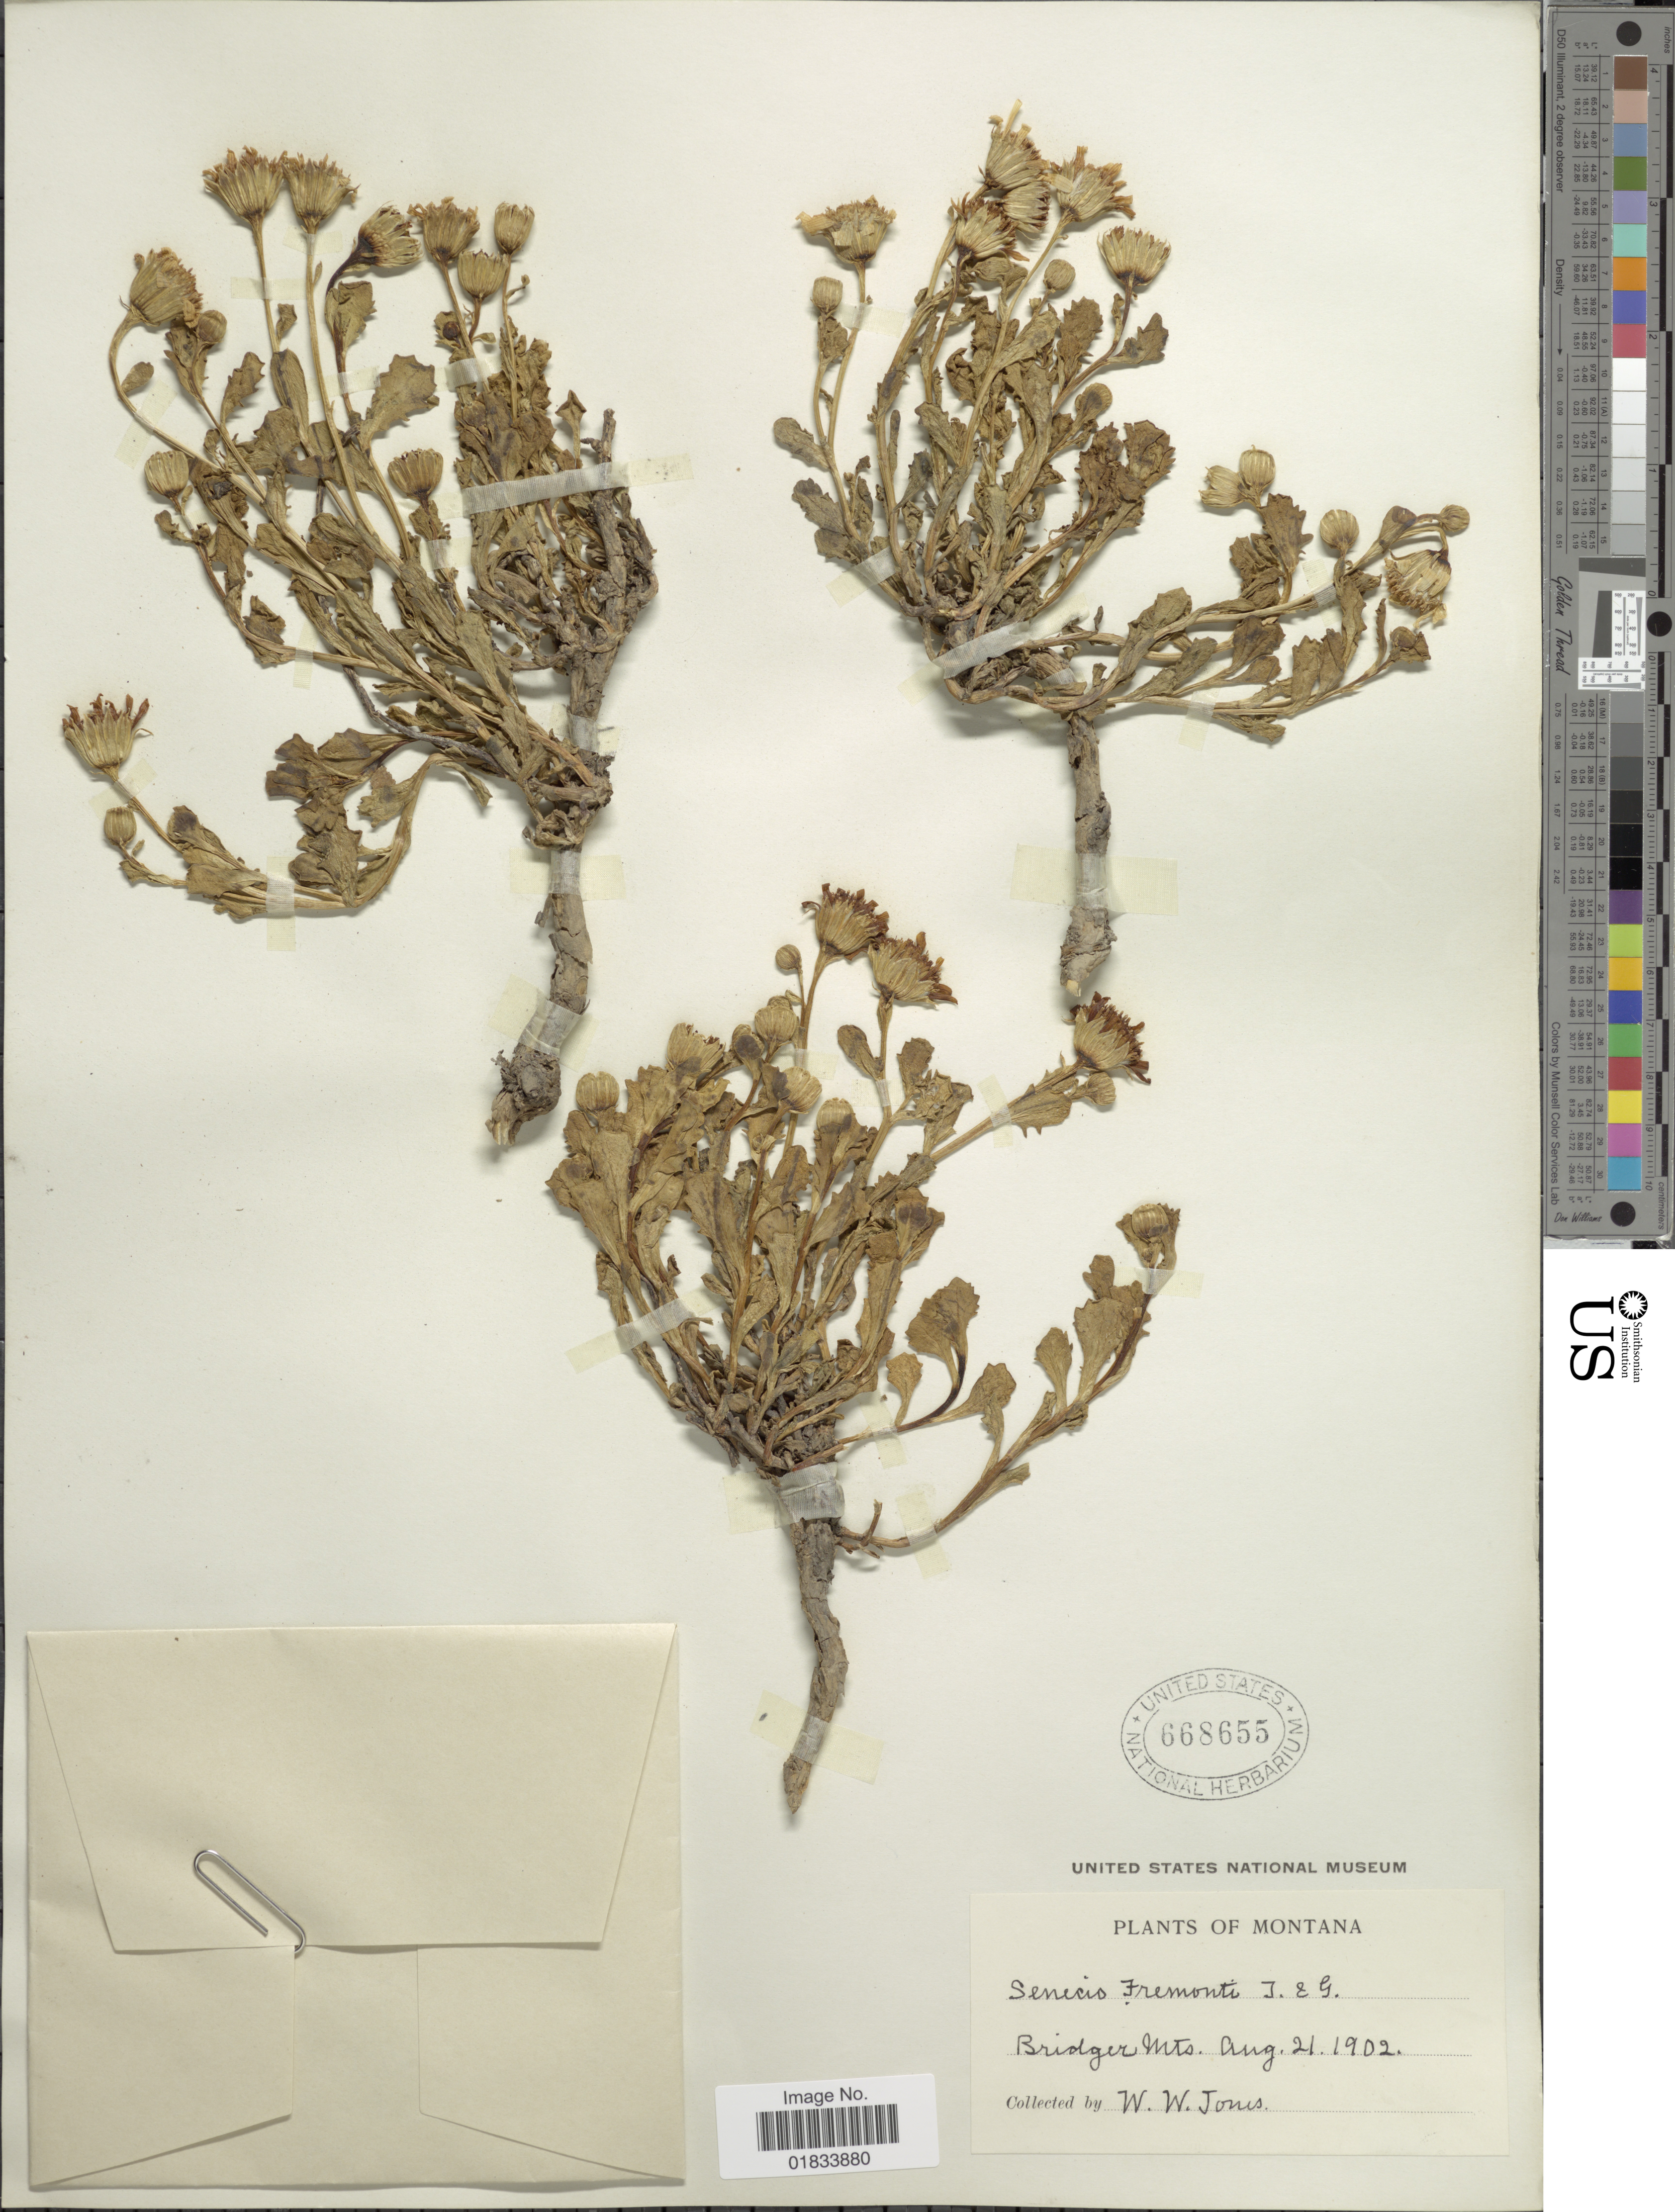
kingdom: Plantae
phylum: Tracheophyta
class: Magnoliopsida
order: Asterales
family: Asteraceae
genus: Senecio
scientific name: Senecio fremontii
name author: Torr. & A. Gray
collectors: W. W. Jones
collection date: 1902-08-21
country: United States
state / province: Montana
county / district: Gallatin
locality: Bridger Mts.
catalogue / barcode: US 668655